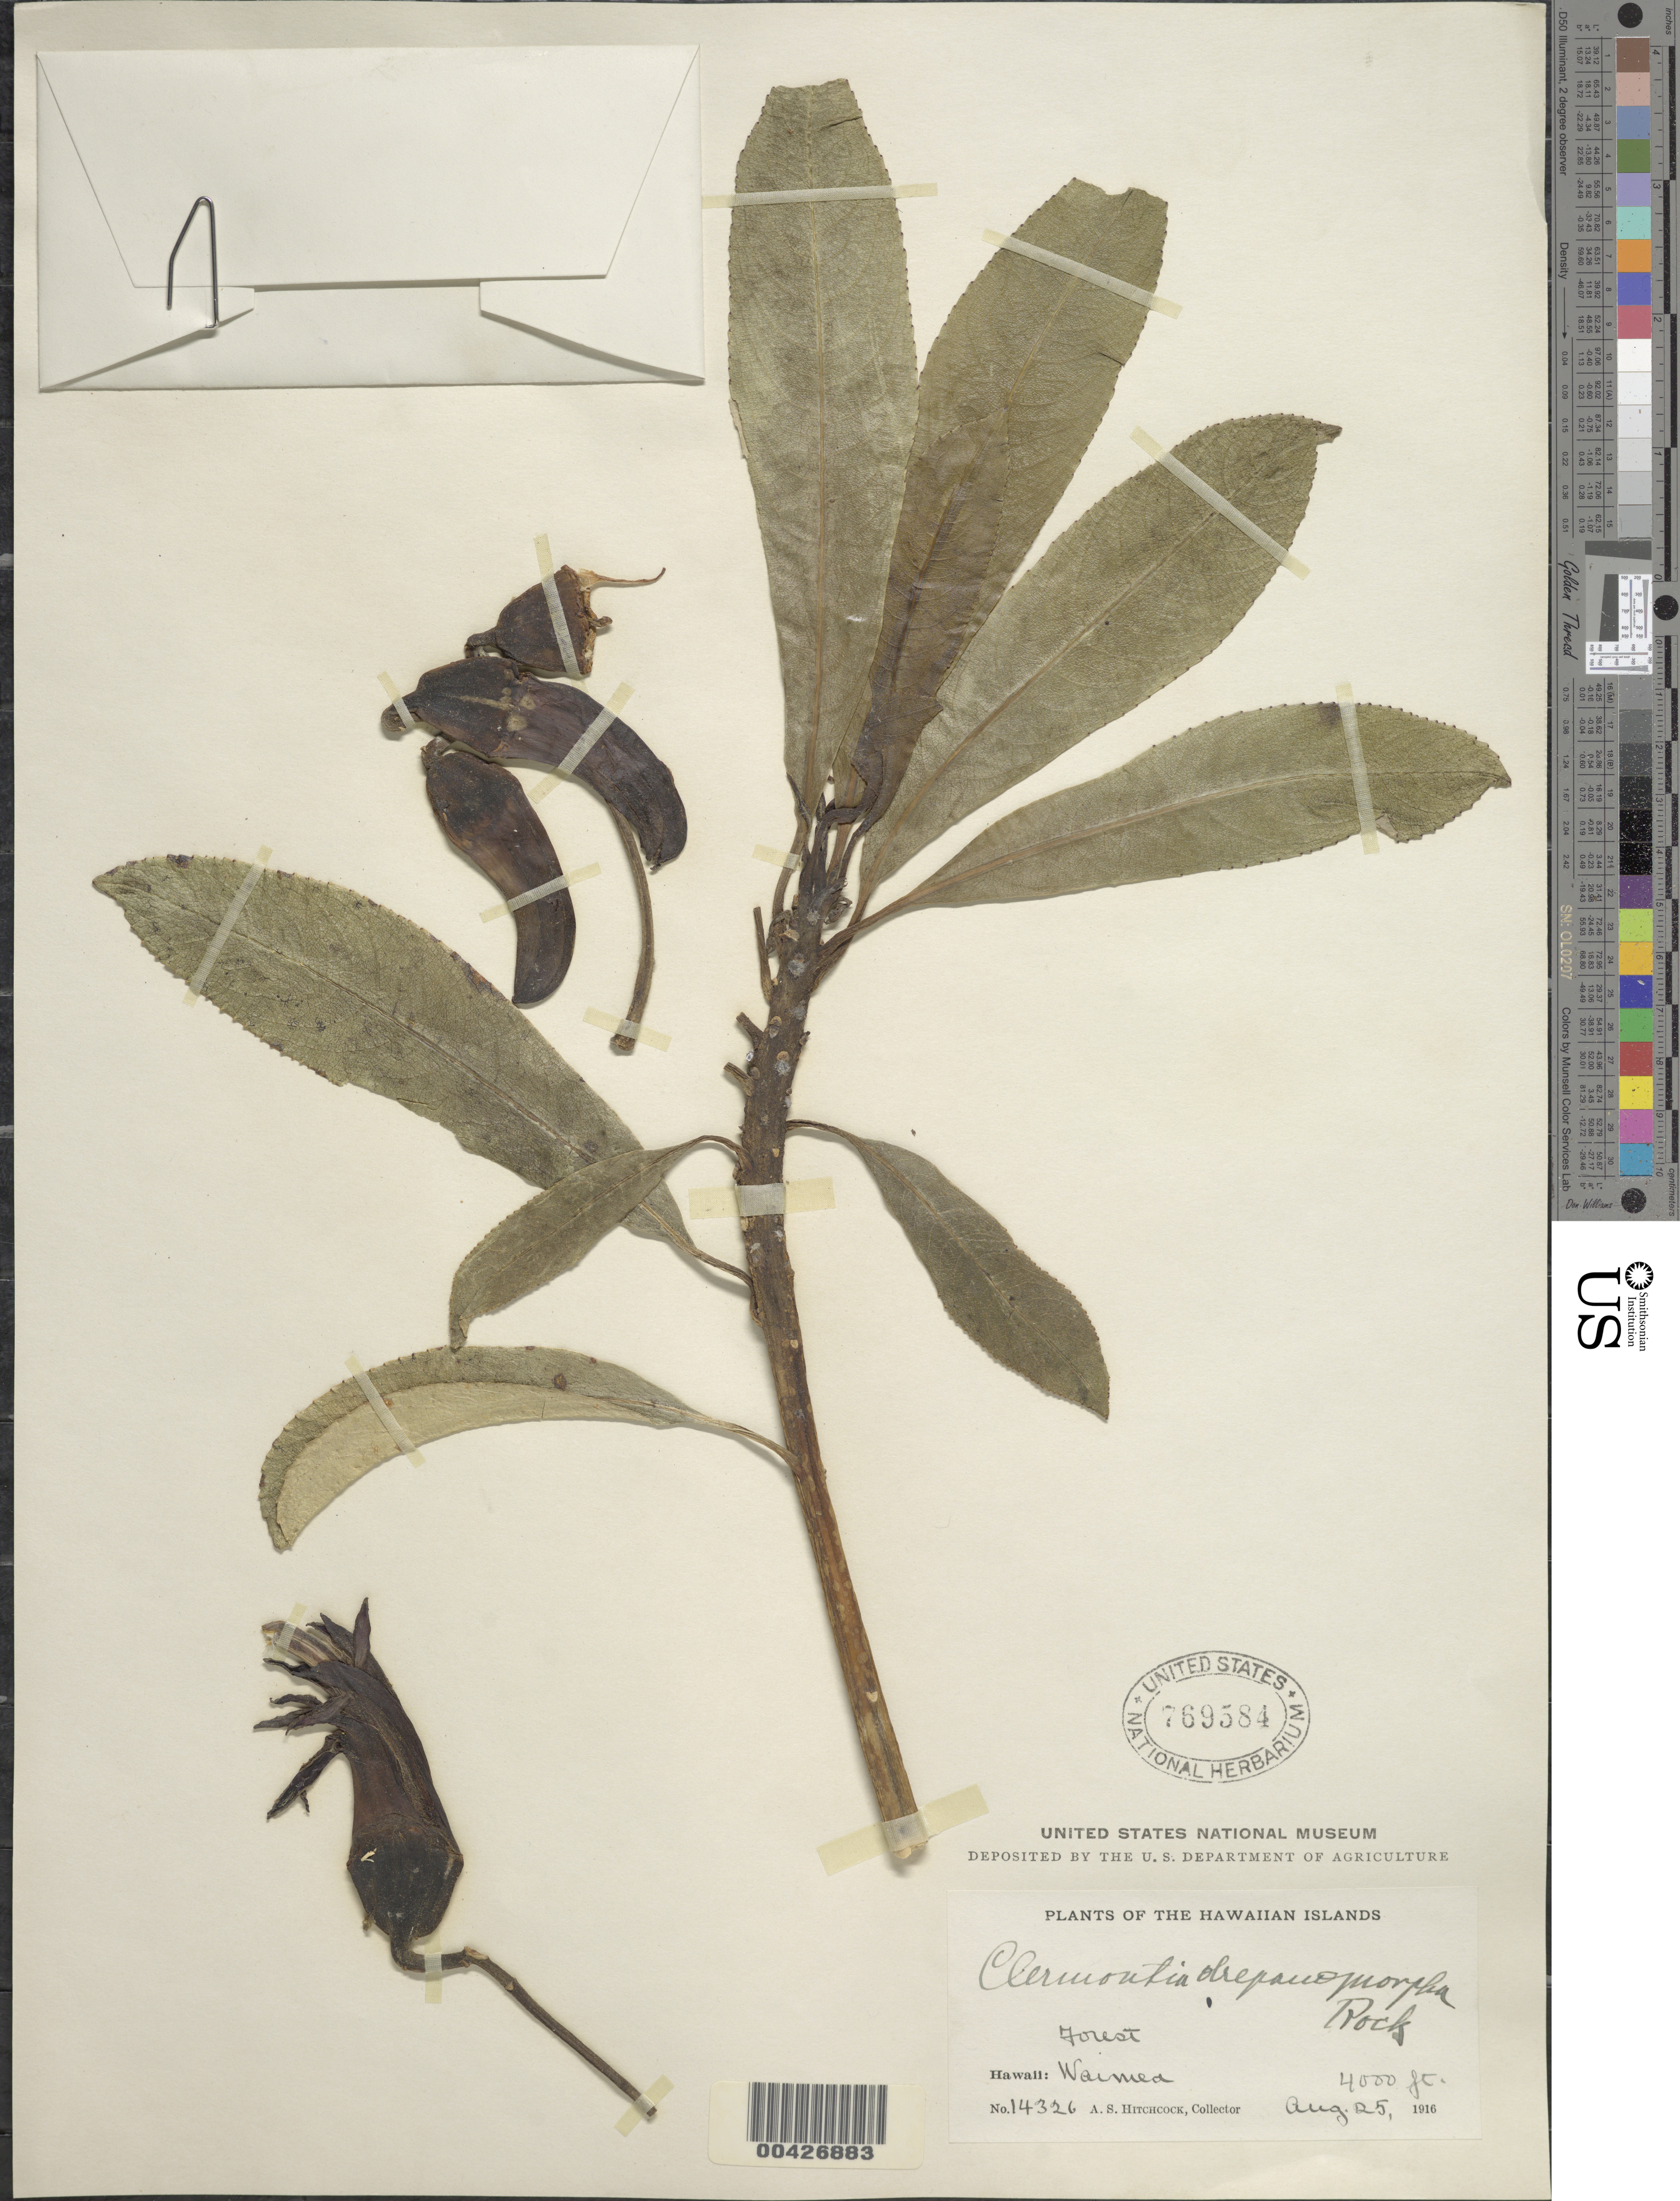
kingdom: Plantae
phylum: Tracheophyta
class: Magnoliopsida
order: Asterales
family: Campanulaceae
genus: Clermontia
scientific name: Clermontia drepanomorpha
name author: Rock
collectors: A. S. Hitchcock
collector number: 14326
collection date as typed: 25 Aug 1916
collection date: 1916-08-25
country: United States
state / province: Hawaii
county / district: Hawaii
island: Hawaii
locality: waimea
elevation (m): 1219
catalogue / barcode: US 769584